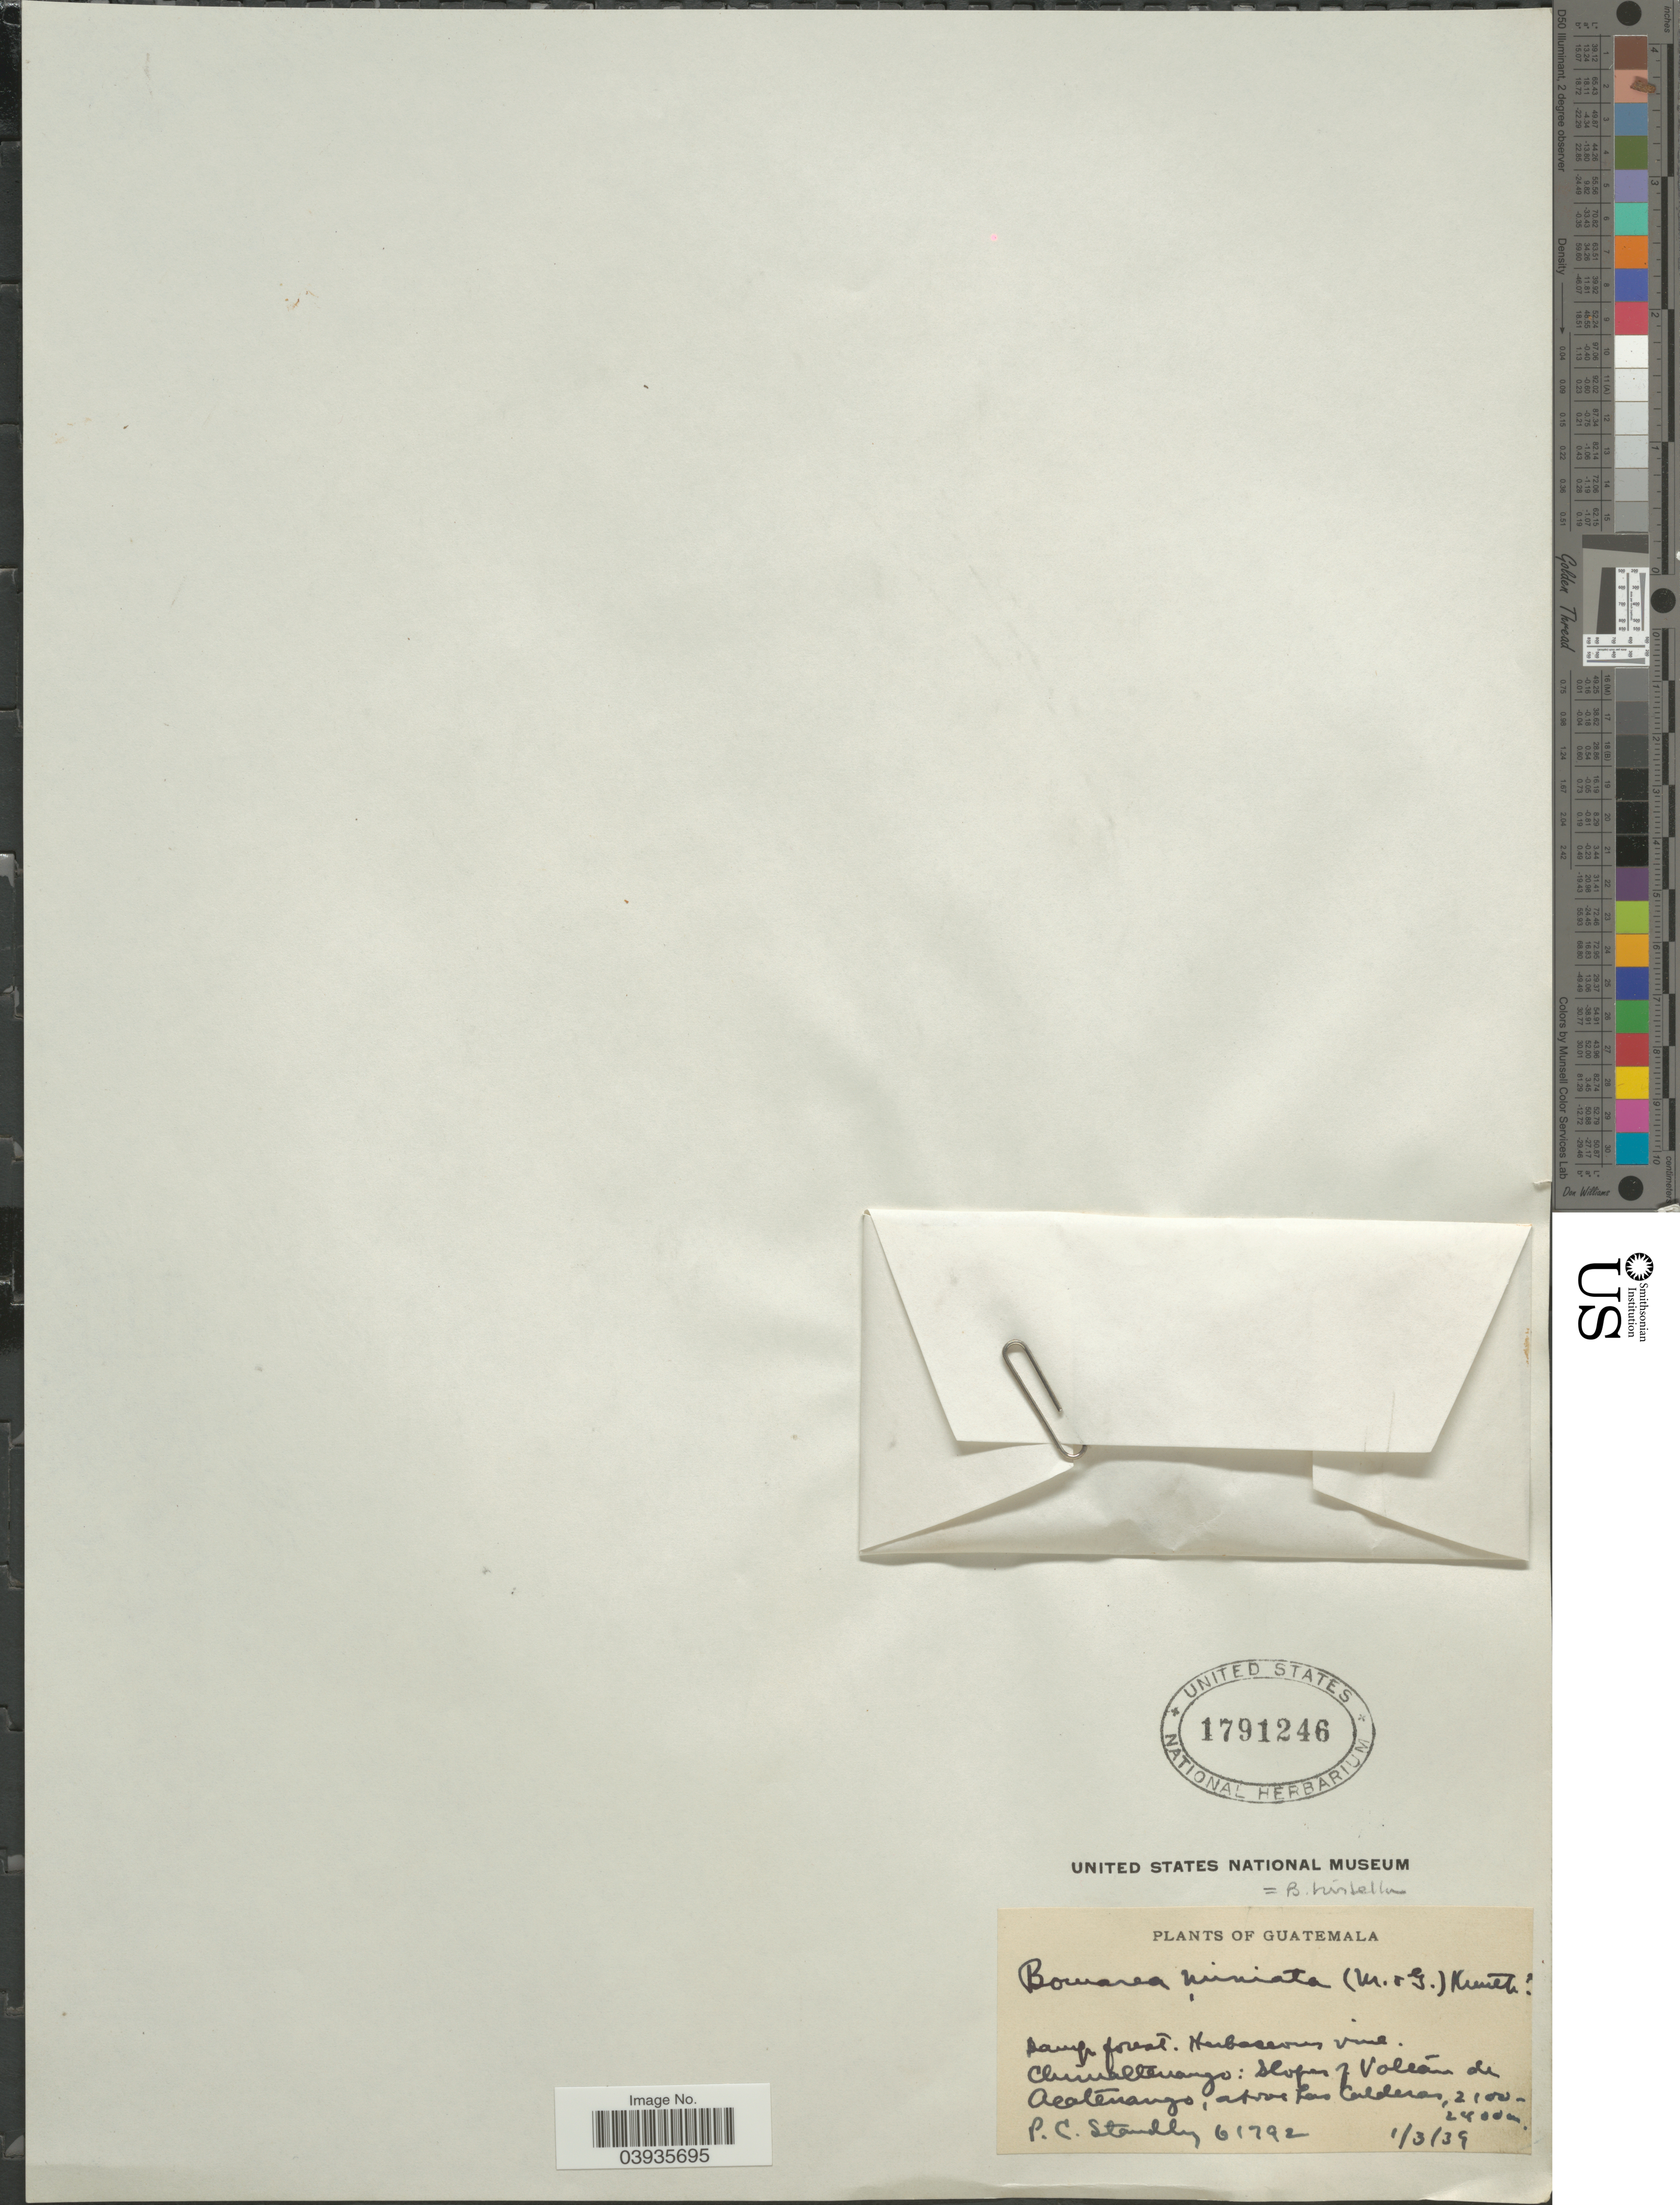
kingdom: Plantae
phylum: Tracheophyta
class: Liliopsida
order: Liliales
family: Alstroemeriaceae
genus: Bomarea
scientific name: Bomarea hirtella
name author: (Kunth) Herb.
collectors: P. C. Standley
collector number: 61792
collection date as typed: Transcribed d/m/y: 1/3/39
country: Guatemala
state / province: Chimaltenango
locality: Chimaltenango: Slopes of Volcán de Acatenango, above Las Calderas.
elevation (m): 2100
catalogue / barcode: US 1791246